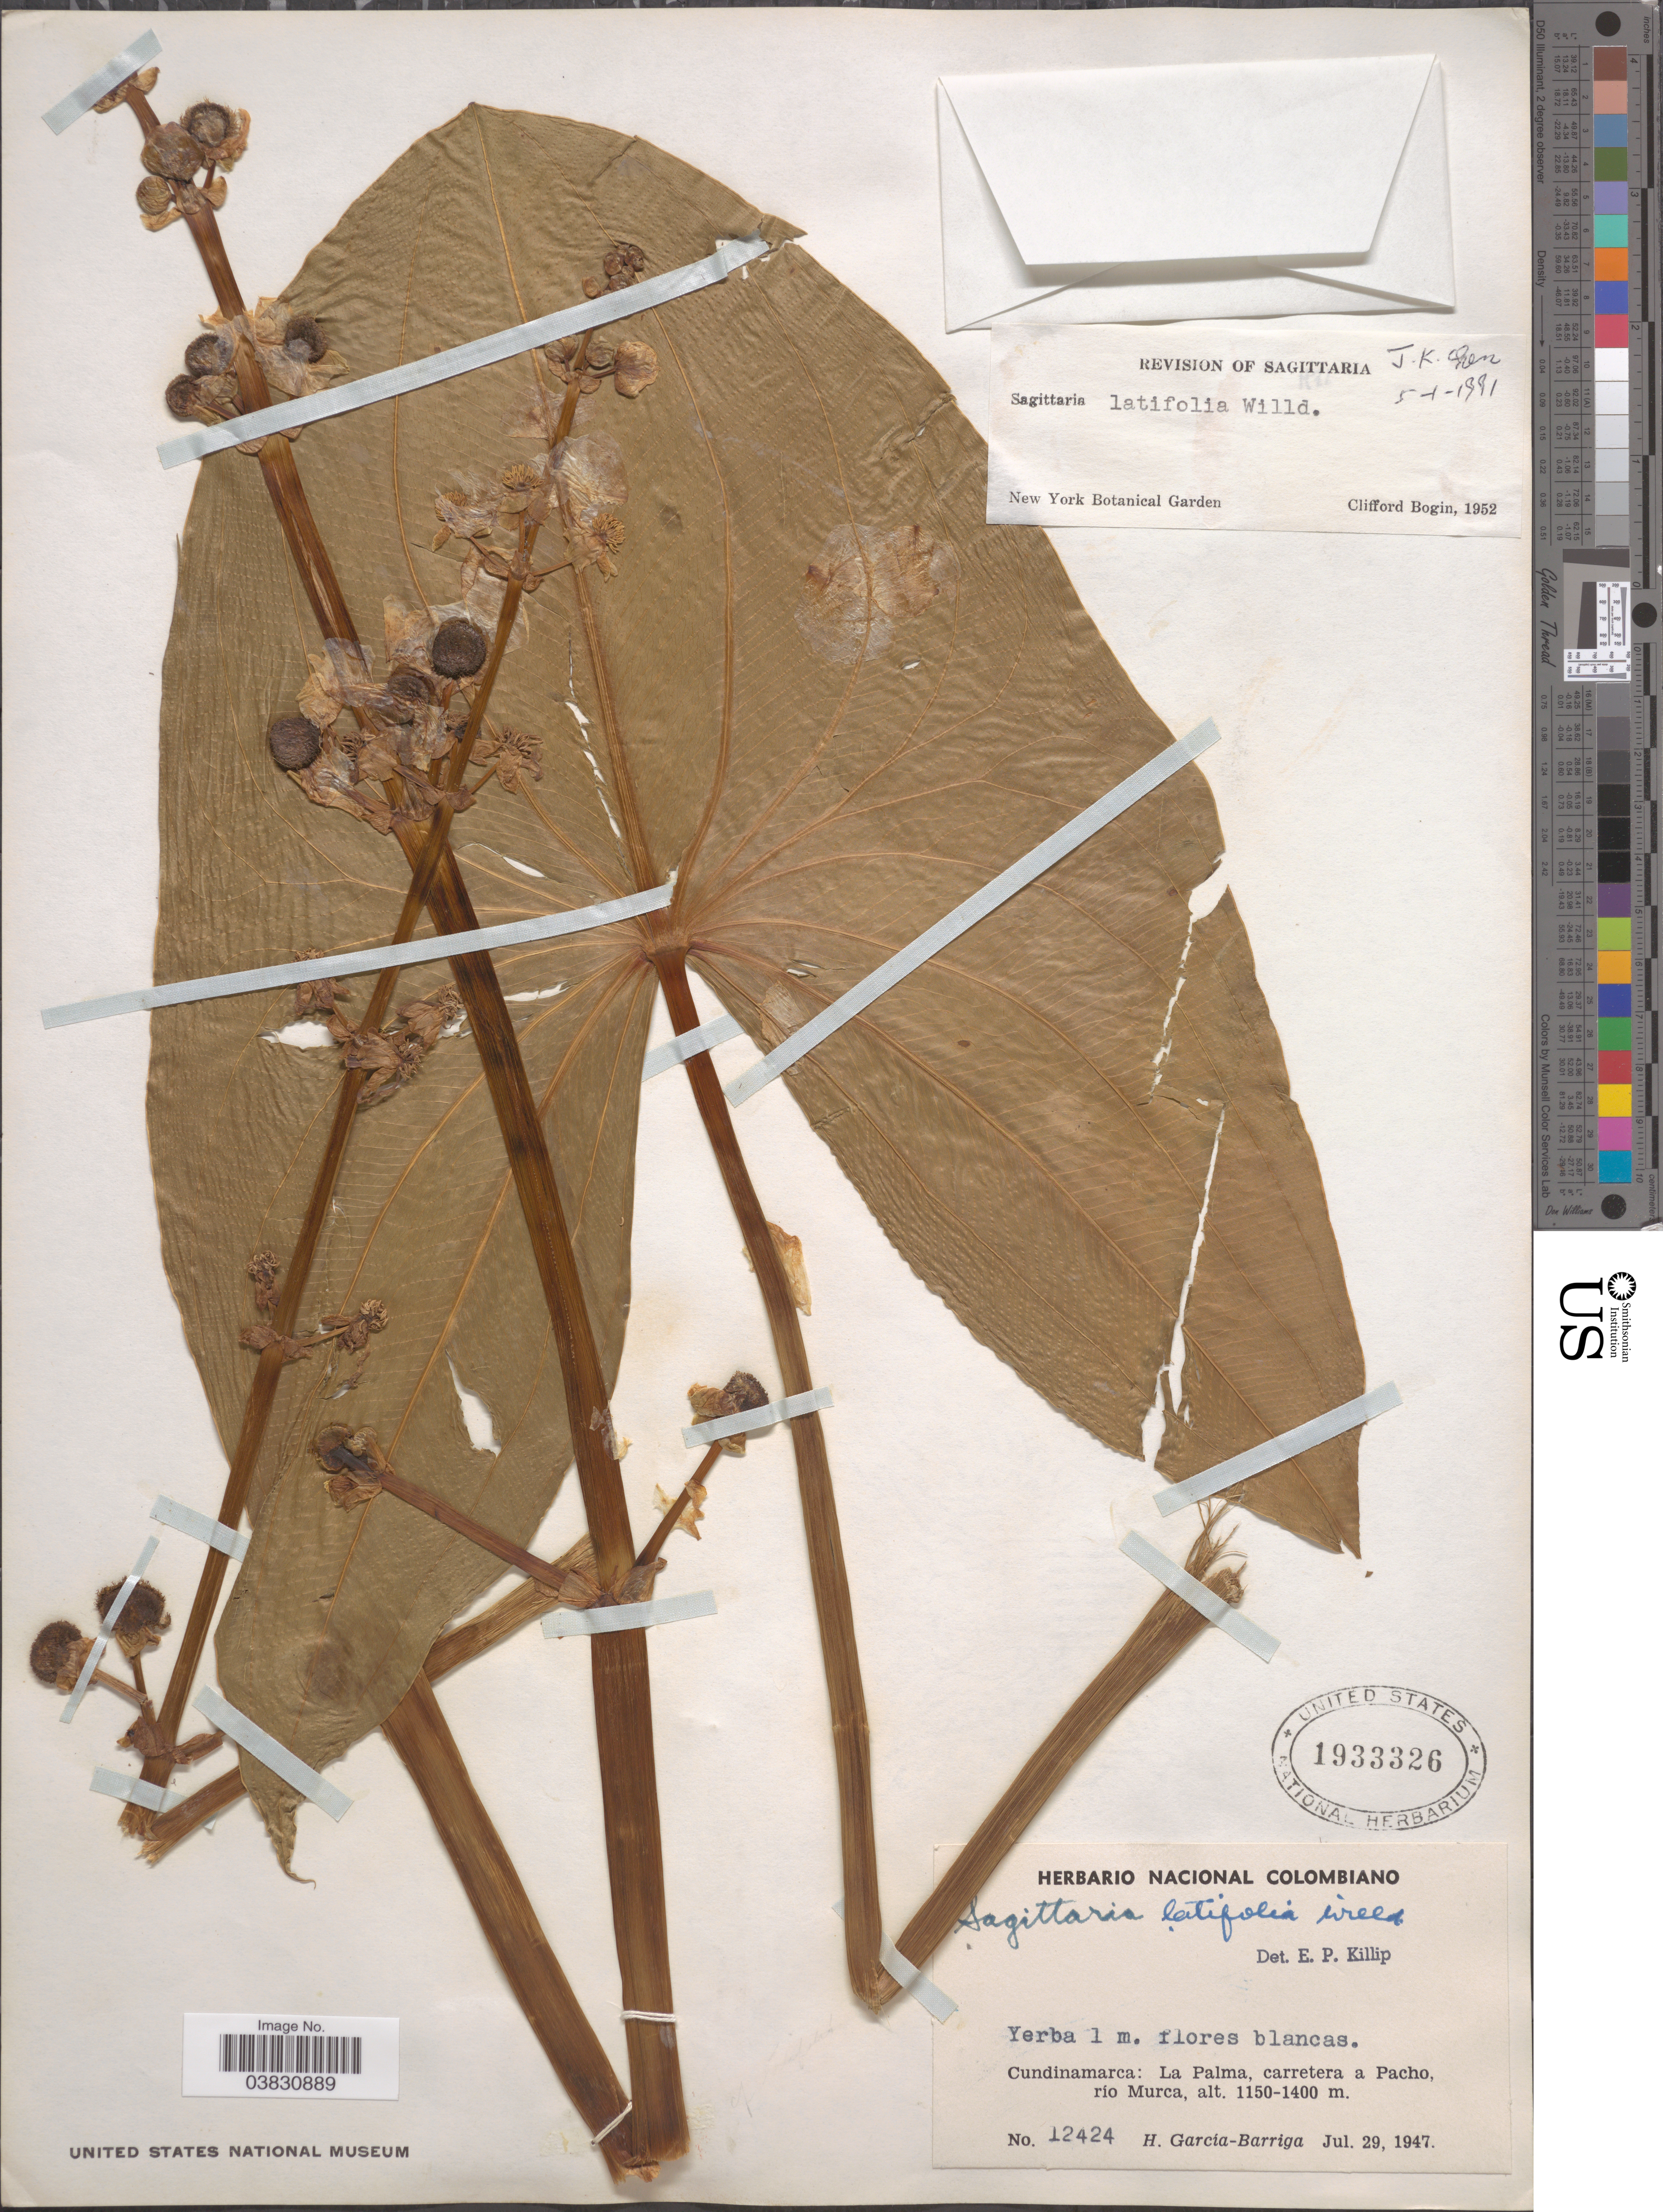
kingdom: Plantae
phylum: Tracheophyta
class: Liliopsida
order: Alismatales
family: Alismataceae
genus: Sagittaria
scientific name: Sagittaria latifolia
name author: Willd.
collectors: H. García Barriga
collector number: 12424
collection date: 1947-07-29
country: Colombia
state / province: Cundinamarca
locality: La Palma, carretera a Pacho, río Murca.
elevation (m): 1150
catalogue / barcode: US 1933326